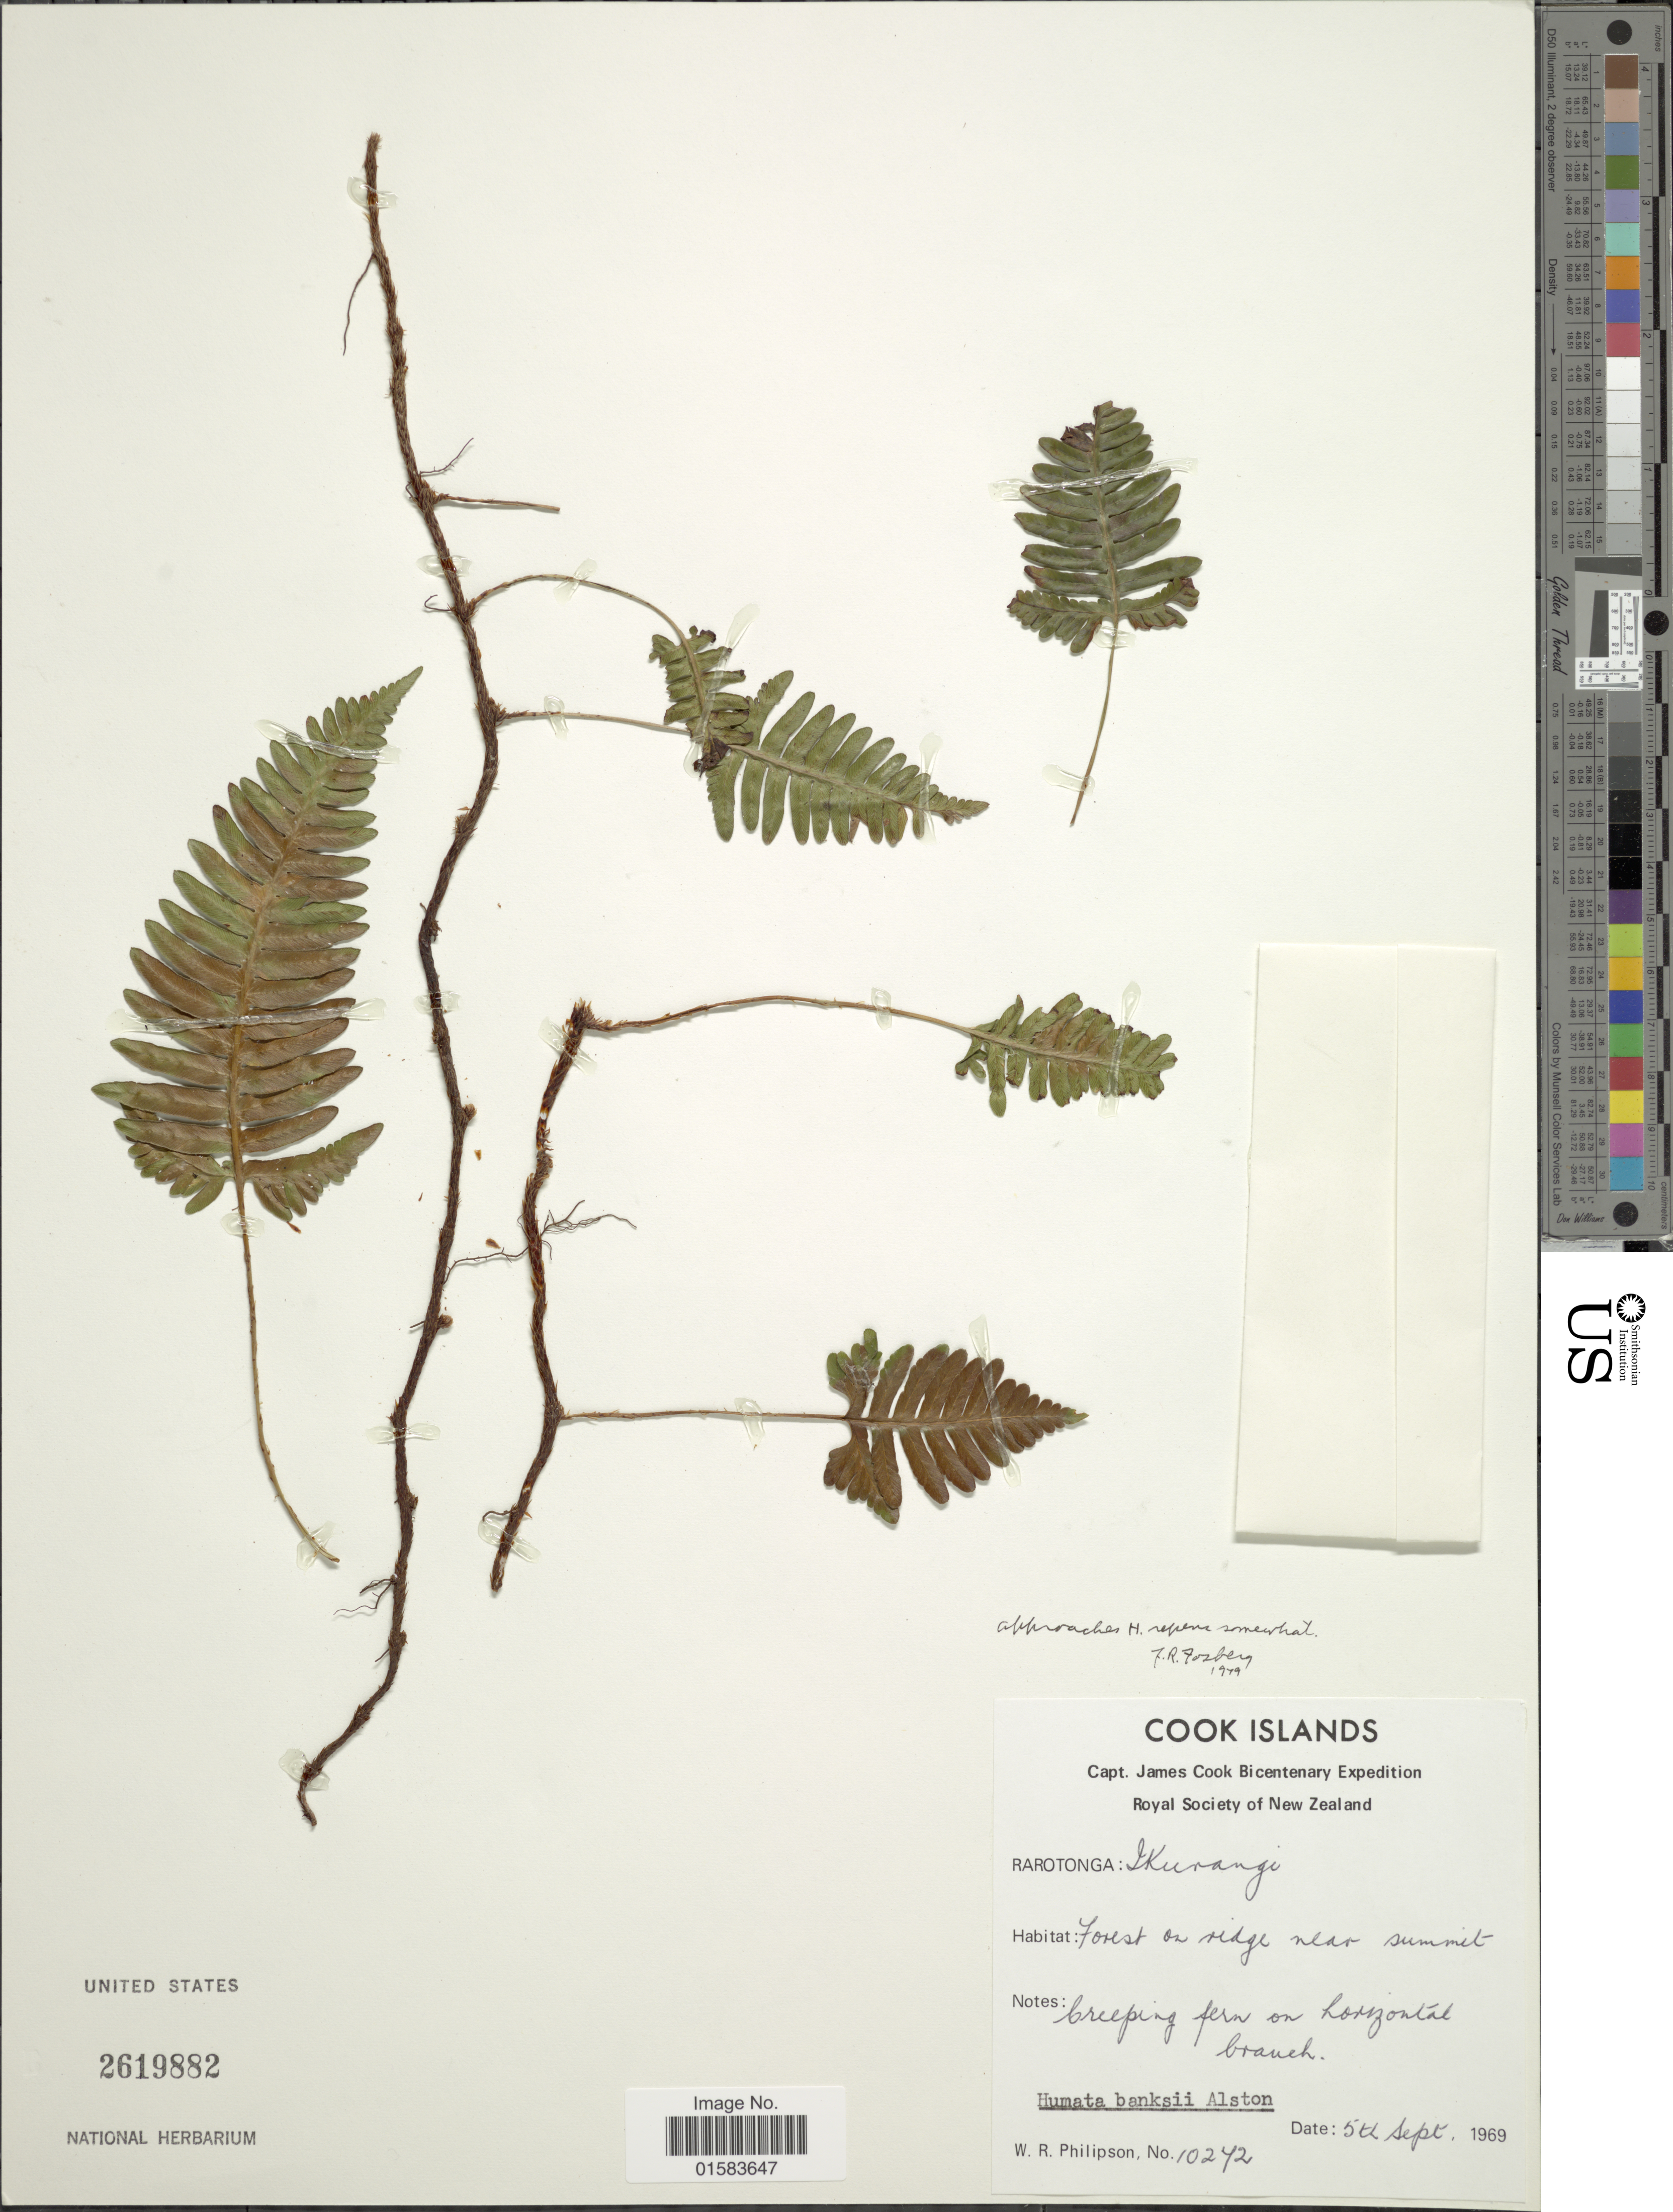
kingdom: Plantae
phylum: Tracheophyta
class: Polypodiopsida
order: Polypodiales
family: Davalliaceae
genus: Davallia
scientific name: Davallia pectinata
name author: Sm.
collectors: W. R. Philipson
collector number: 10272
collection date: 1969-09-05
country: Cook Islands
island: Rarotonga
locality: Rarotonga: Ikuranga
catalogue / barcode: US 2619882